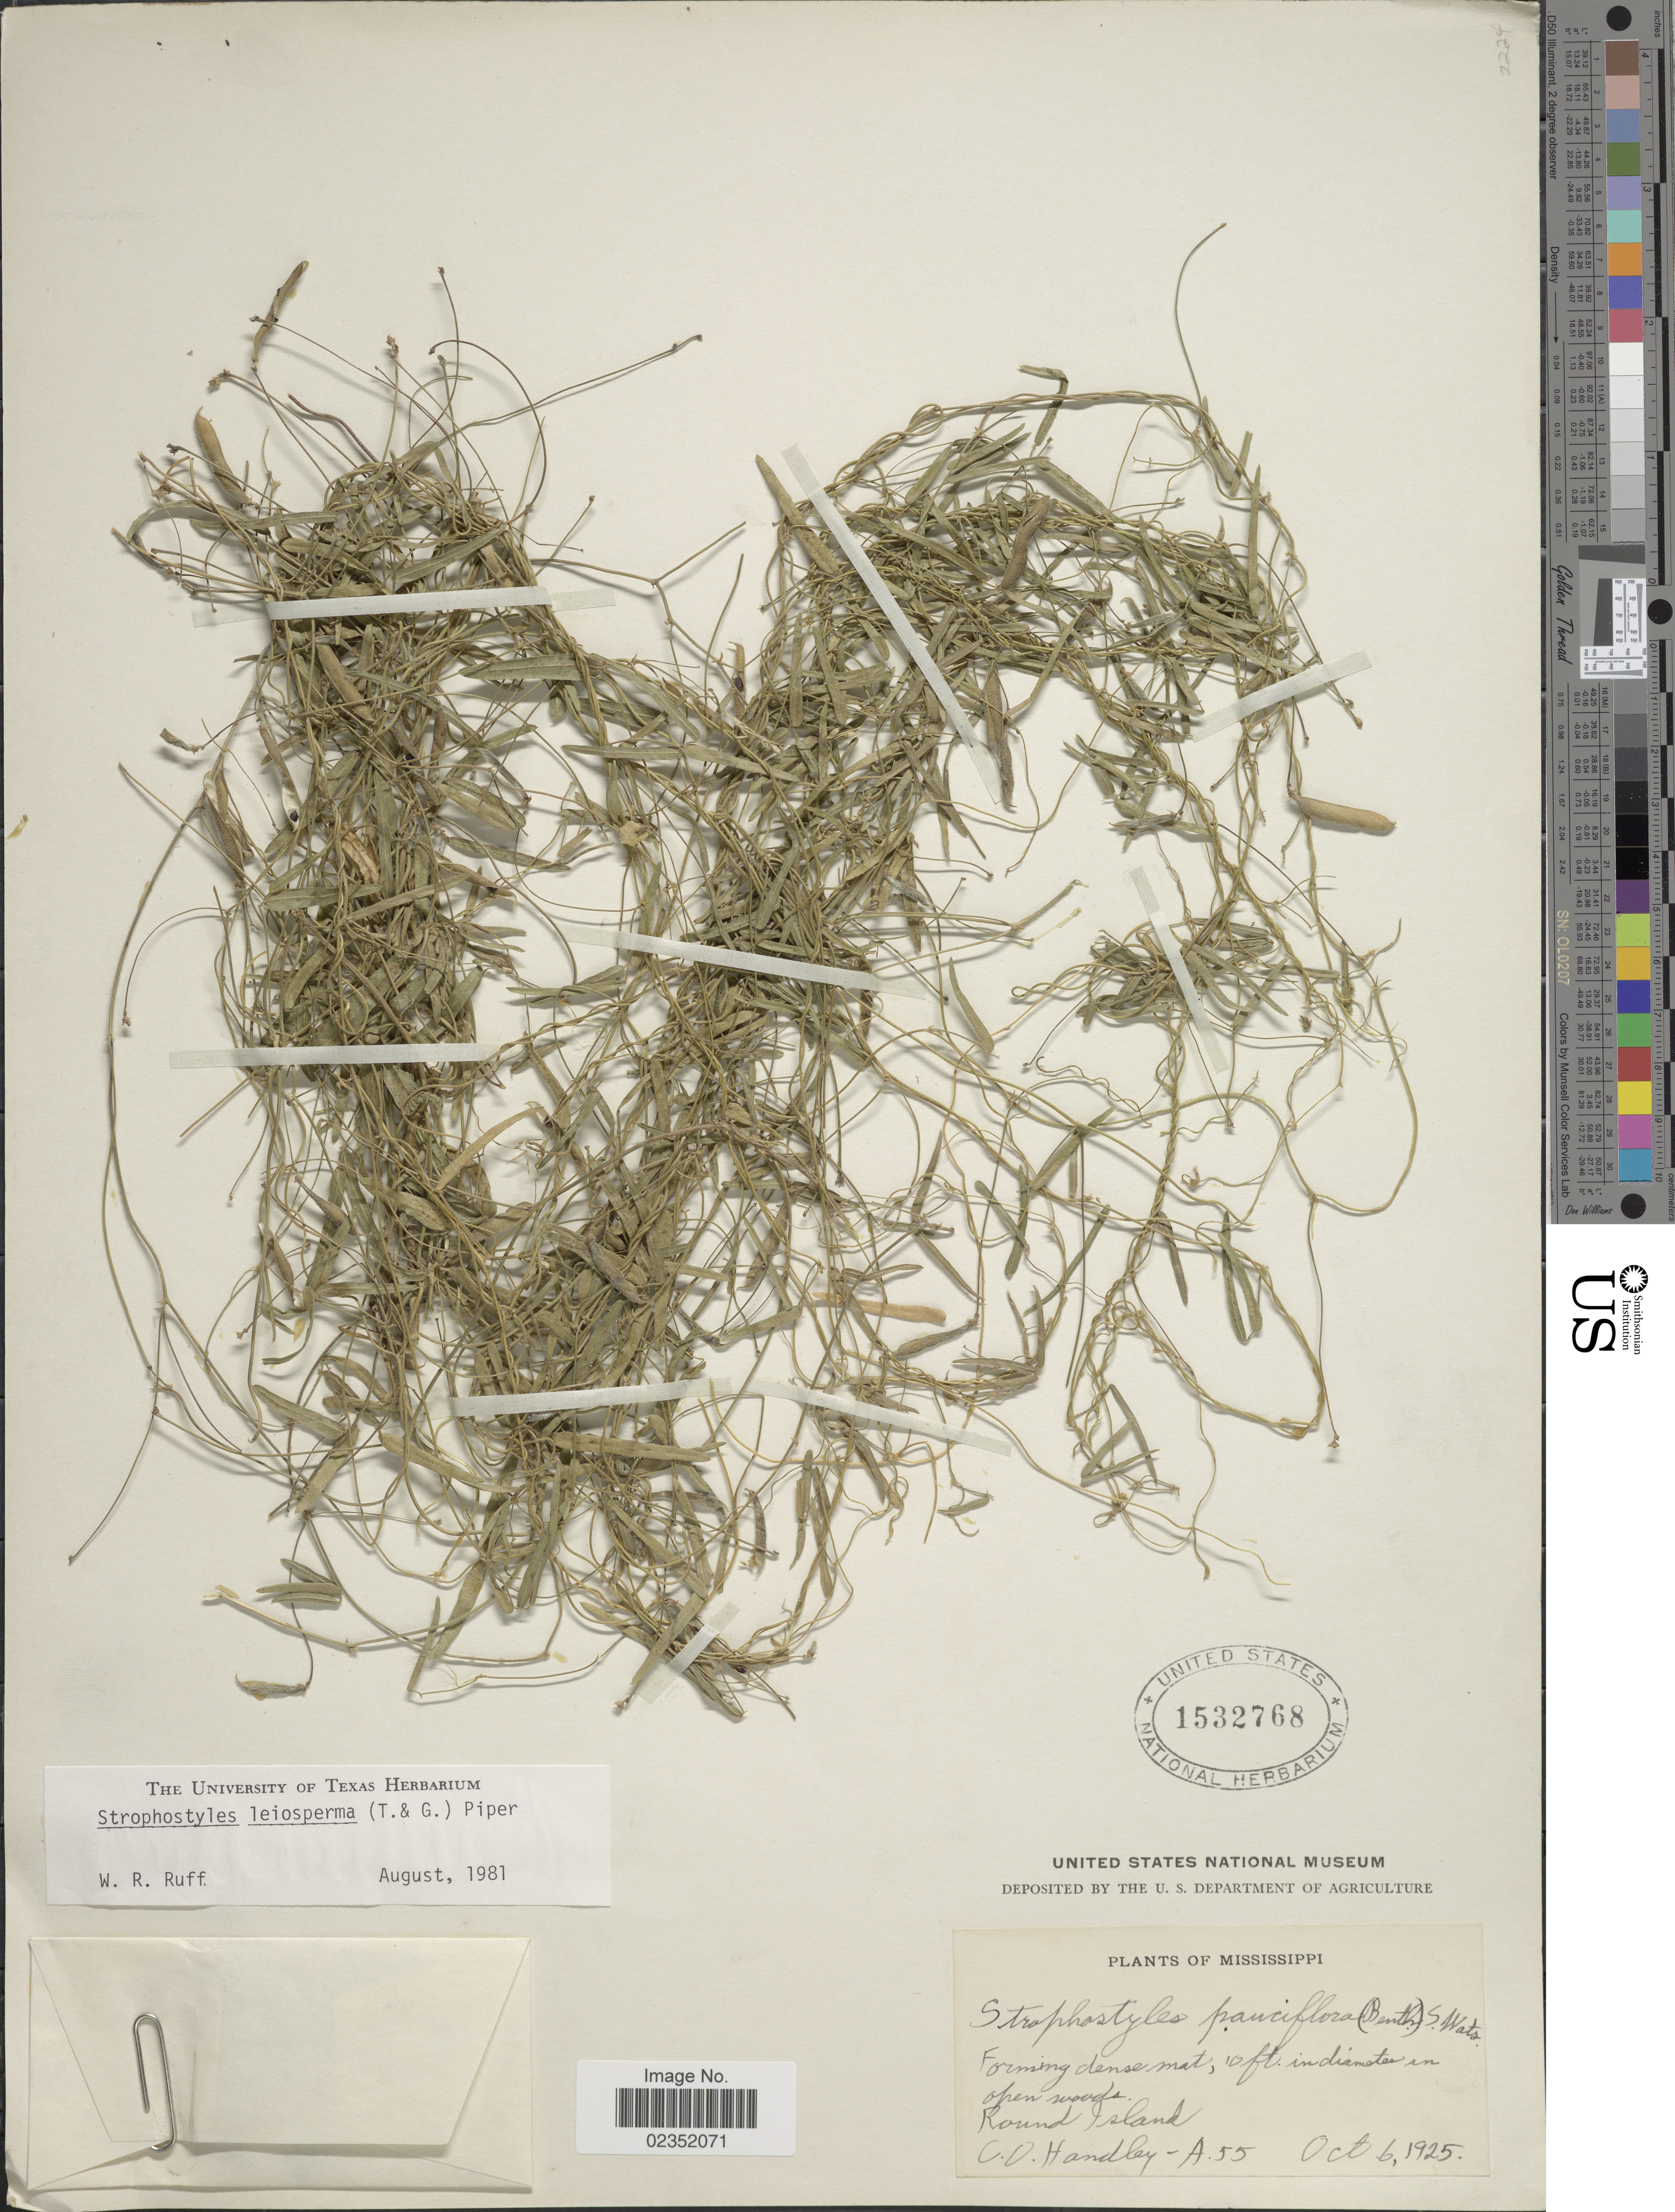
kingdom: Plantae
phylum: Tracheophyta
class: Magnoliopsida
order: Fabales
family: Fabaceae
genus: Strophostyles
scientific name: Strophostyles leiosperma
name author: (Torr. & A. Gray) Piper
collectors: C. O. Handley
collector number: A.55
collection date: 1925-10-06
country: United States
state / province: Mississippi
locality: Open woods, Round Island.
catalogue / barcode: US 1532768